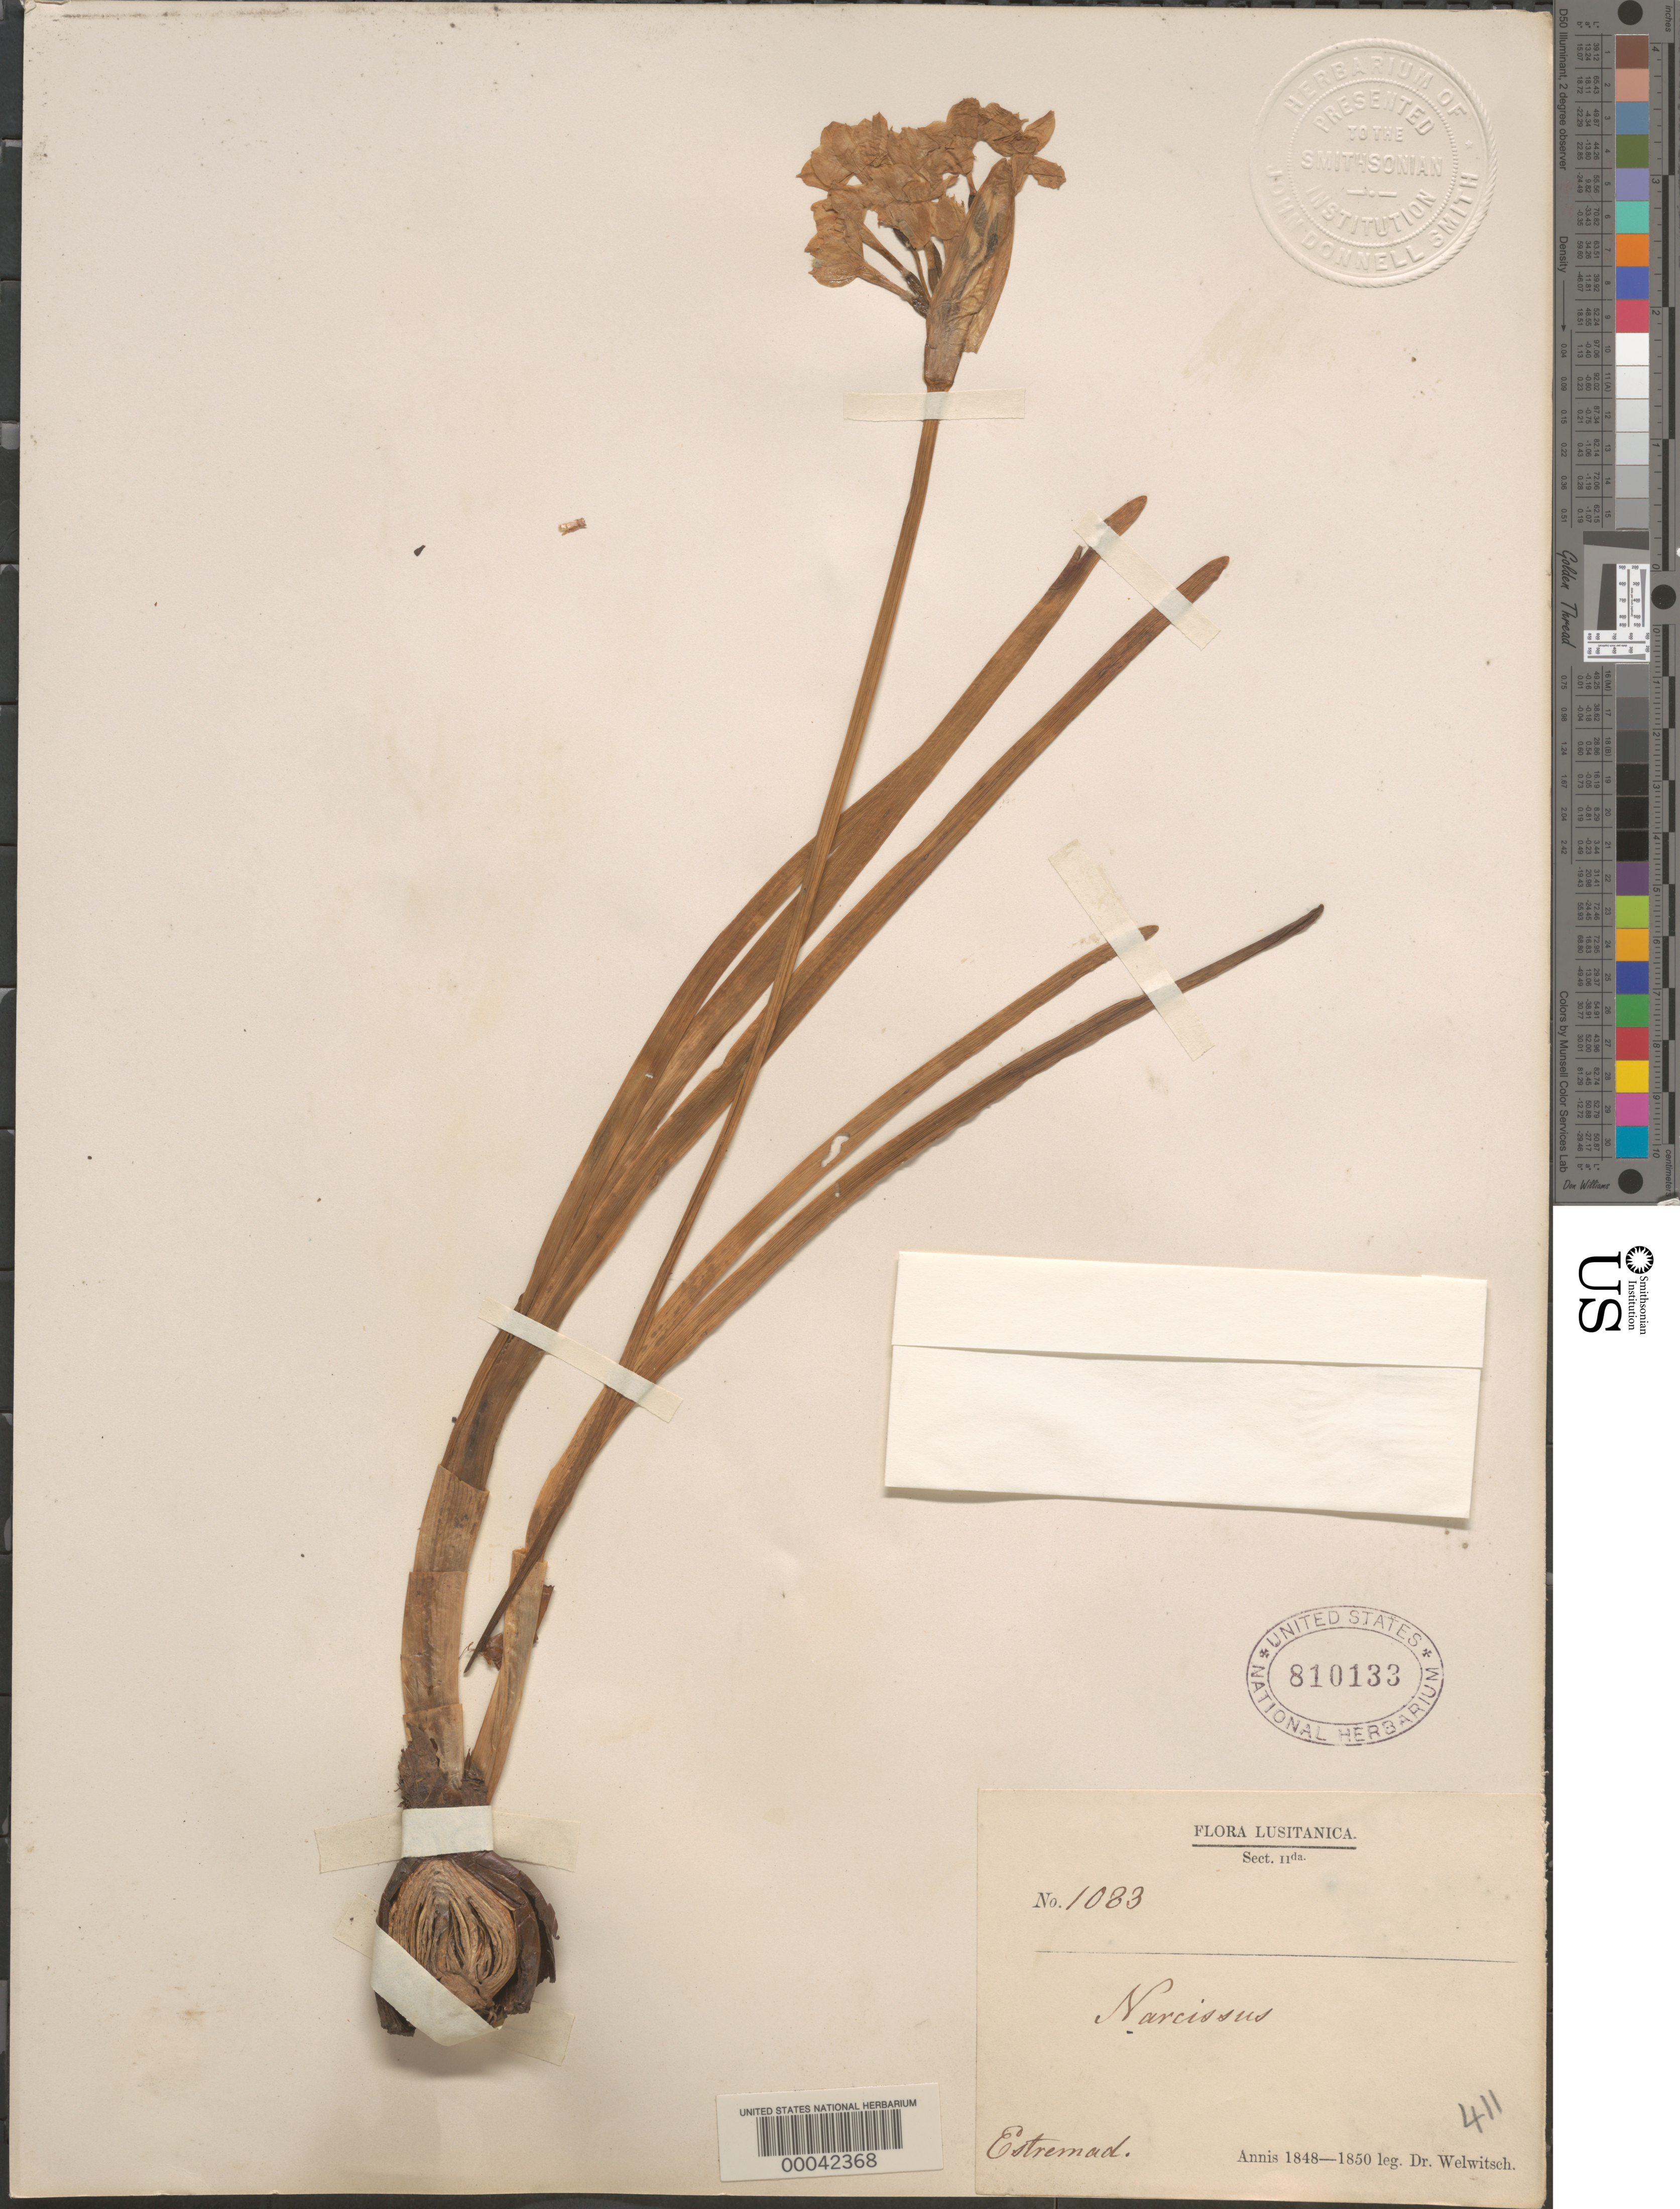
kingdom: Plantae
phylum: Tracheophyta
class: Liliopsida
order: Asparagales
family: Amaryllidaceae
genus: Narcissus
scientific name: Narcissus sp.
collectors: F. M. Welwitsch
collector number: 1083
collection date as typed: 1848 to -- -- 1850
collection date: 1848/1850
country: Portugal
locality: Estremad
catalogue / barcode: US 810133